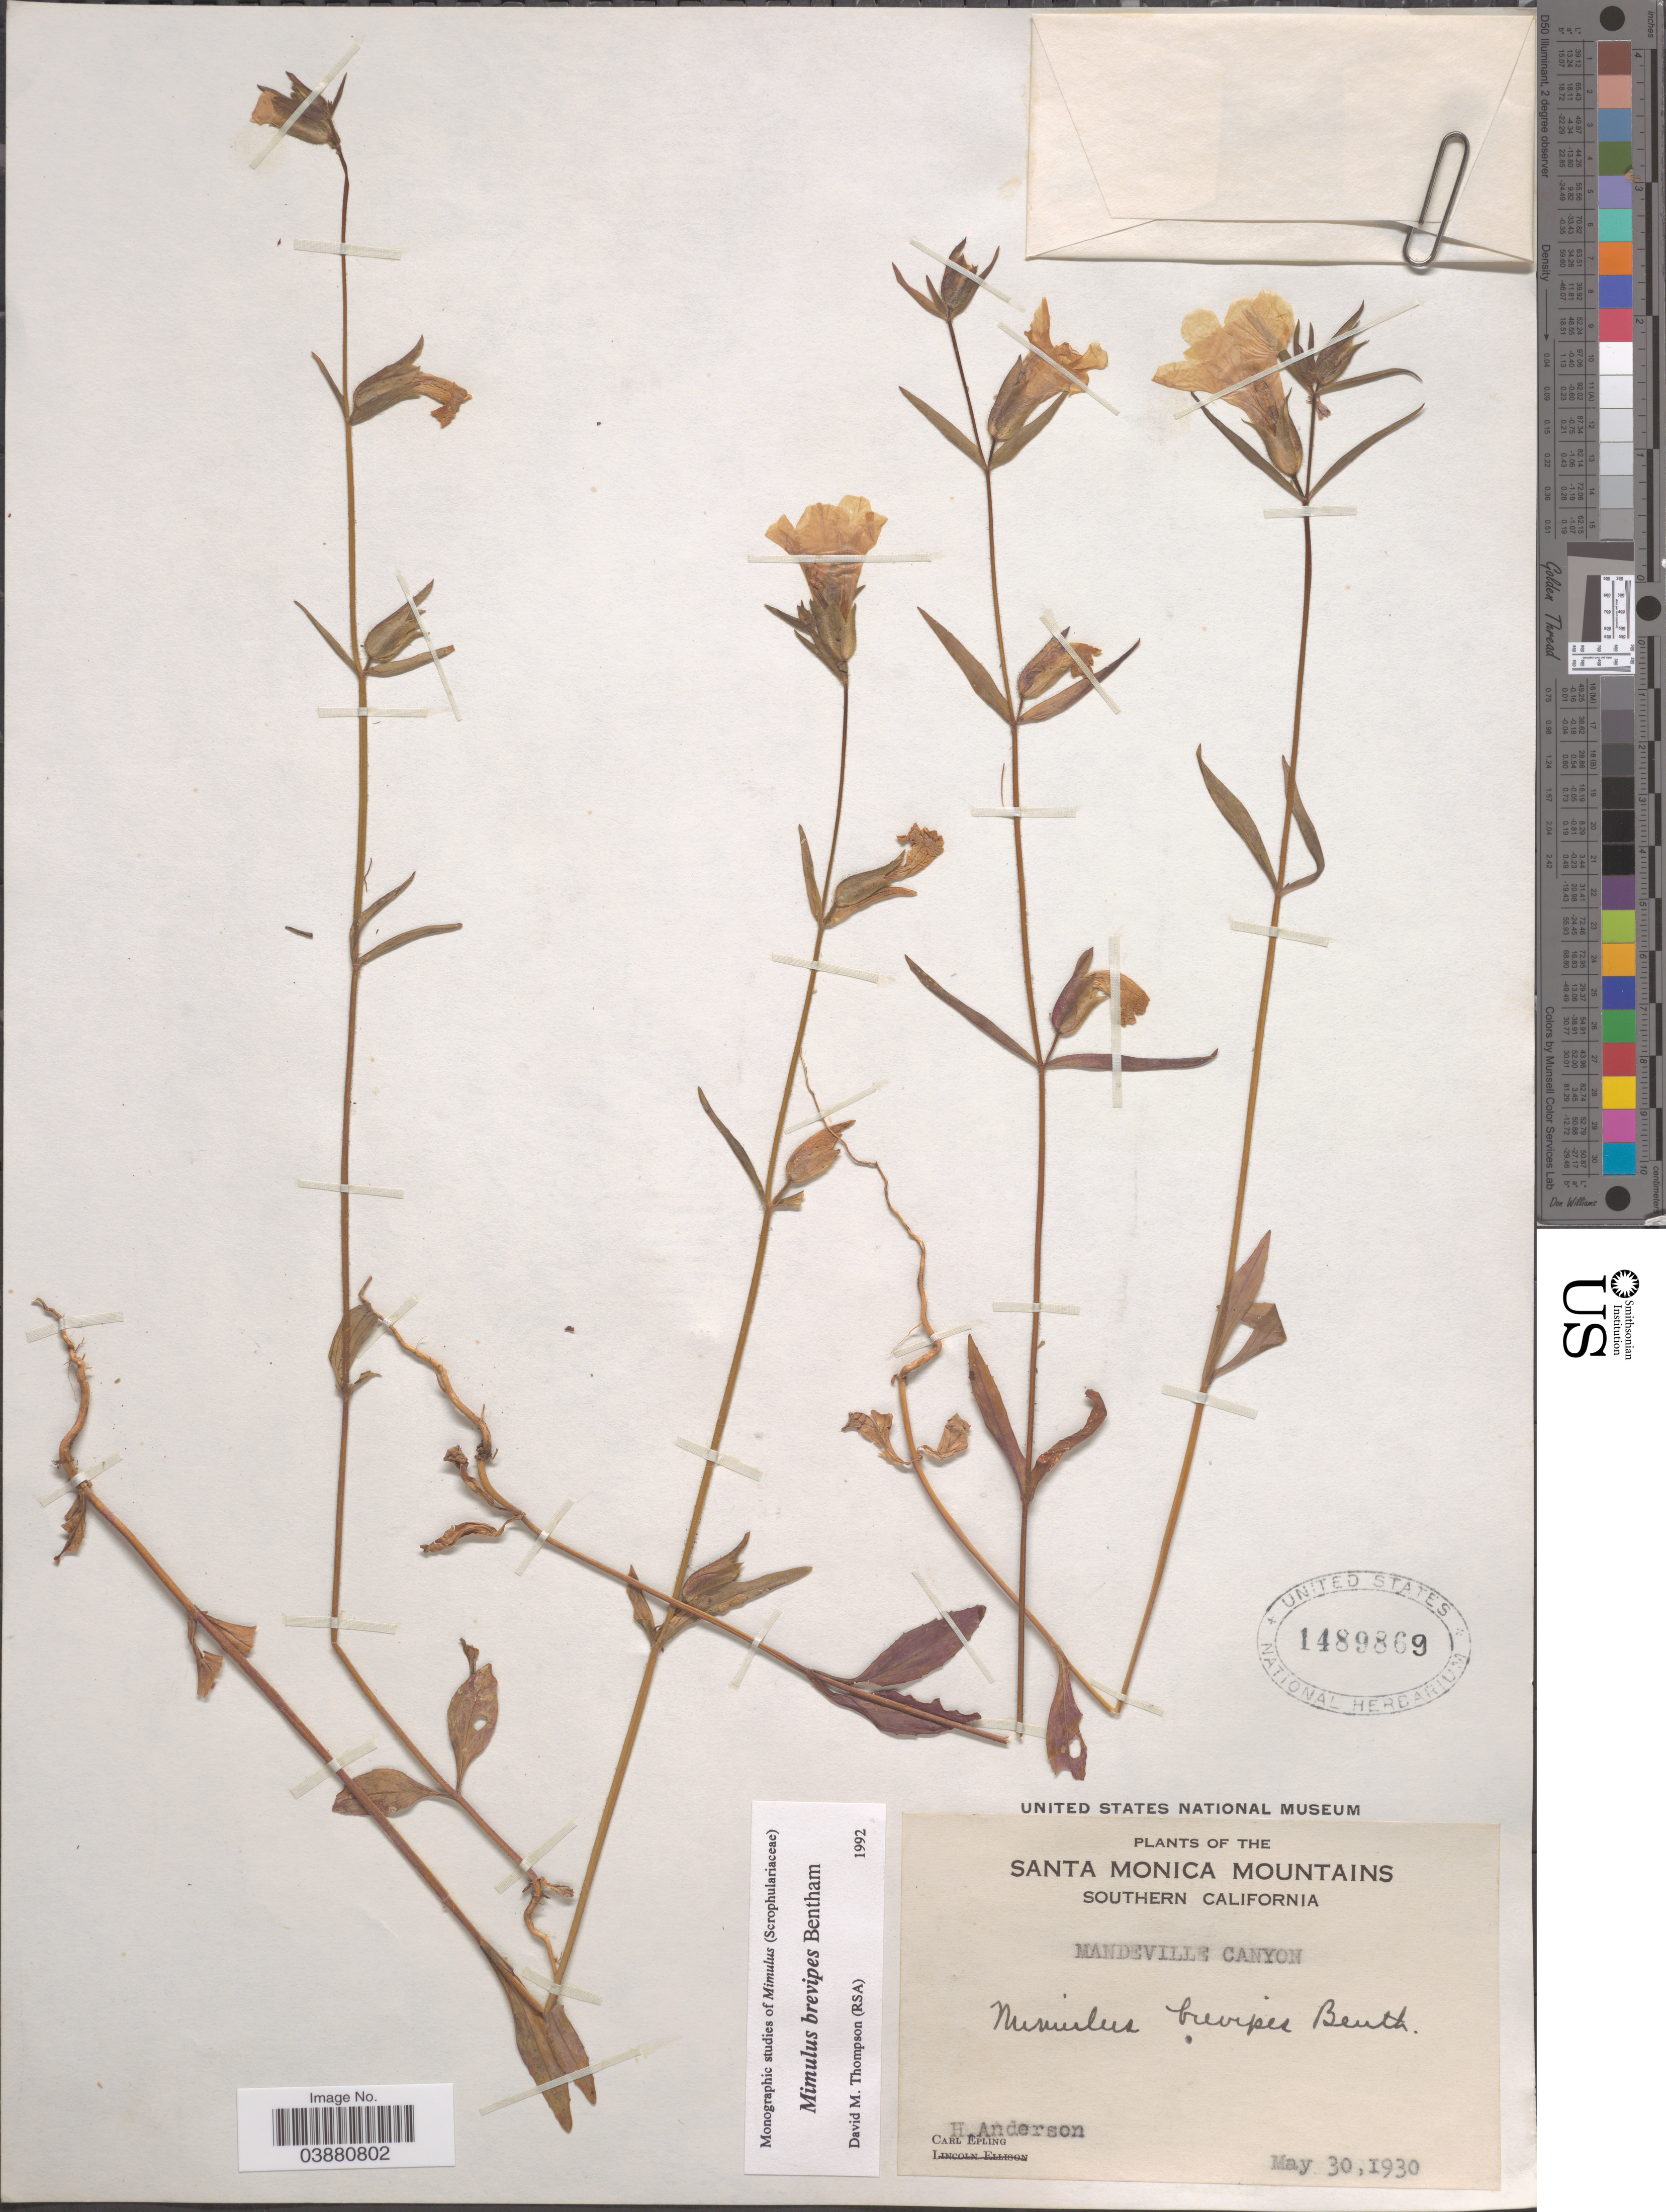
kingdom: Plantae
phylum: Tracheophyta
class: Magnoliopsida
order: Lamiales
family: Phrymaceae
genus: Mimulus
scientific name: Mimulus brevipes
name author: Benth.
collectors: H. Anderson & C. C. Epling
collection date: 1930-05-30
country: United States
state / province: California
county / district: Los Angeles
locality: Santa Monica Mountains. Southern California. Mandeville Canyon.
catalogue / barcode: US 1489869